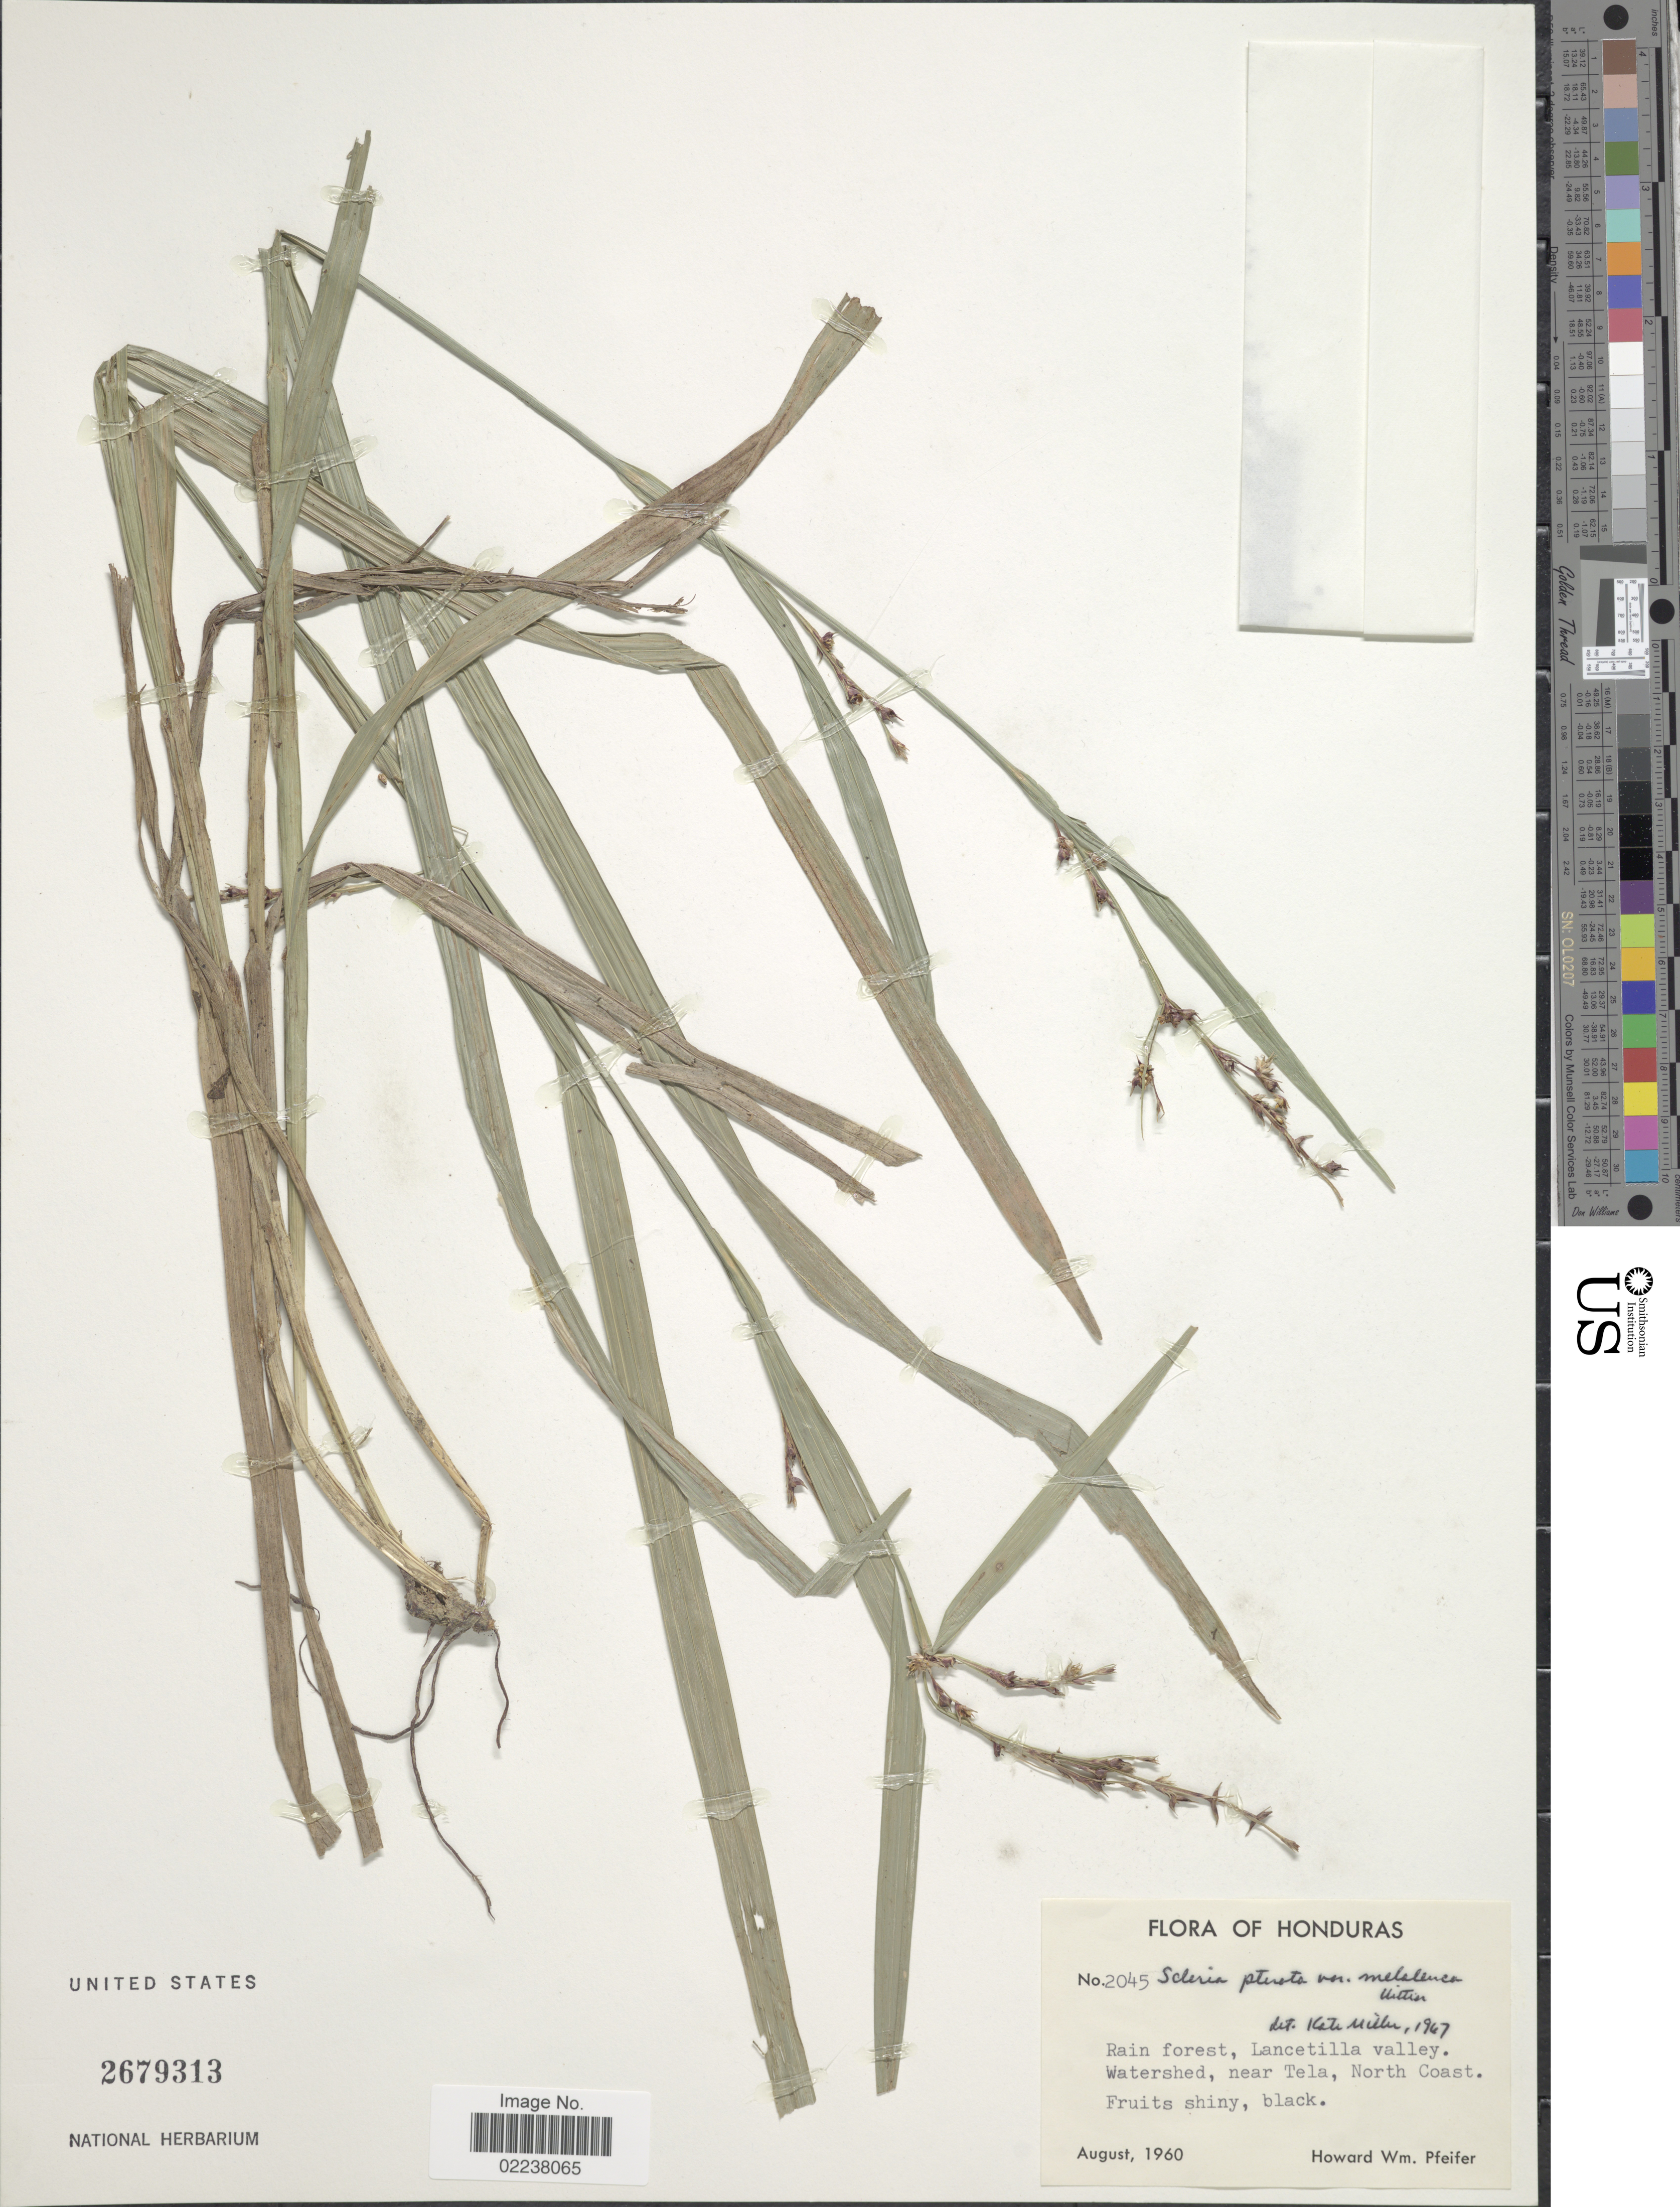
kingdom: Plantae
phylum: Tracheophyta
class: Liliopsida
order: Poales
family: Cyperaceae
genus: Scleria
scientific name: Scleria gaertneri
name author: Raddi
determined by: Strong, Mark T., (BOT), Smithsonian Institution - National Museum of Natural History (UNITED STATES)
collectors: H. W. Pfeifer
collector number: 2045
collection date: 1960-08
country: Honduras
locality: Rain forest, Lancetilla Velley, near Tela, North Coast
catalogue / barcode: US 2679313